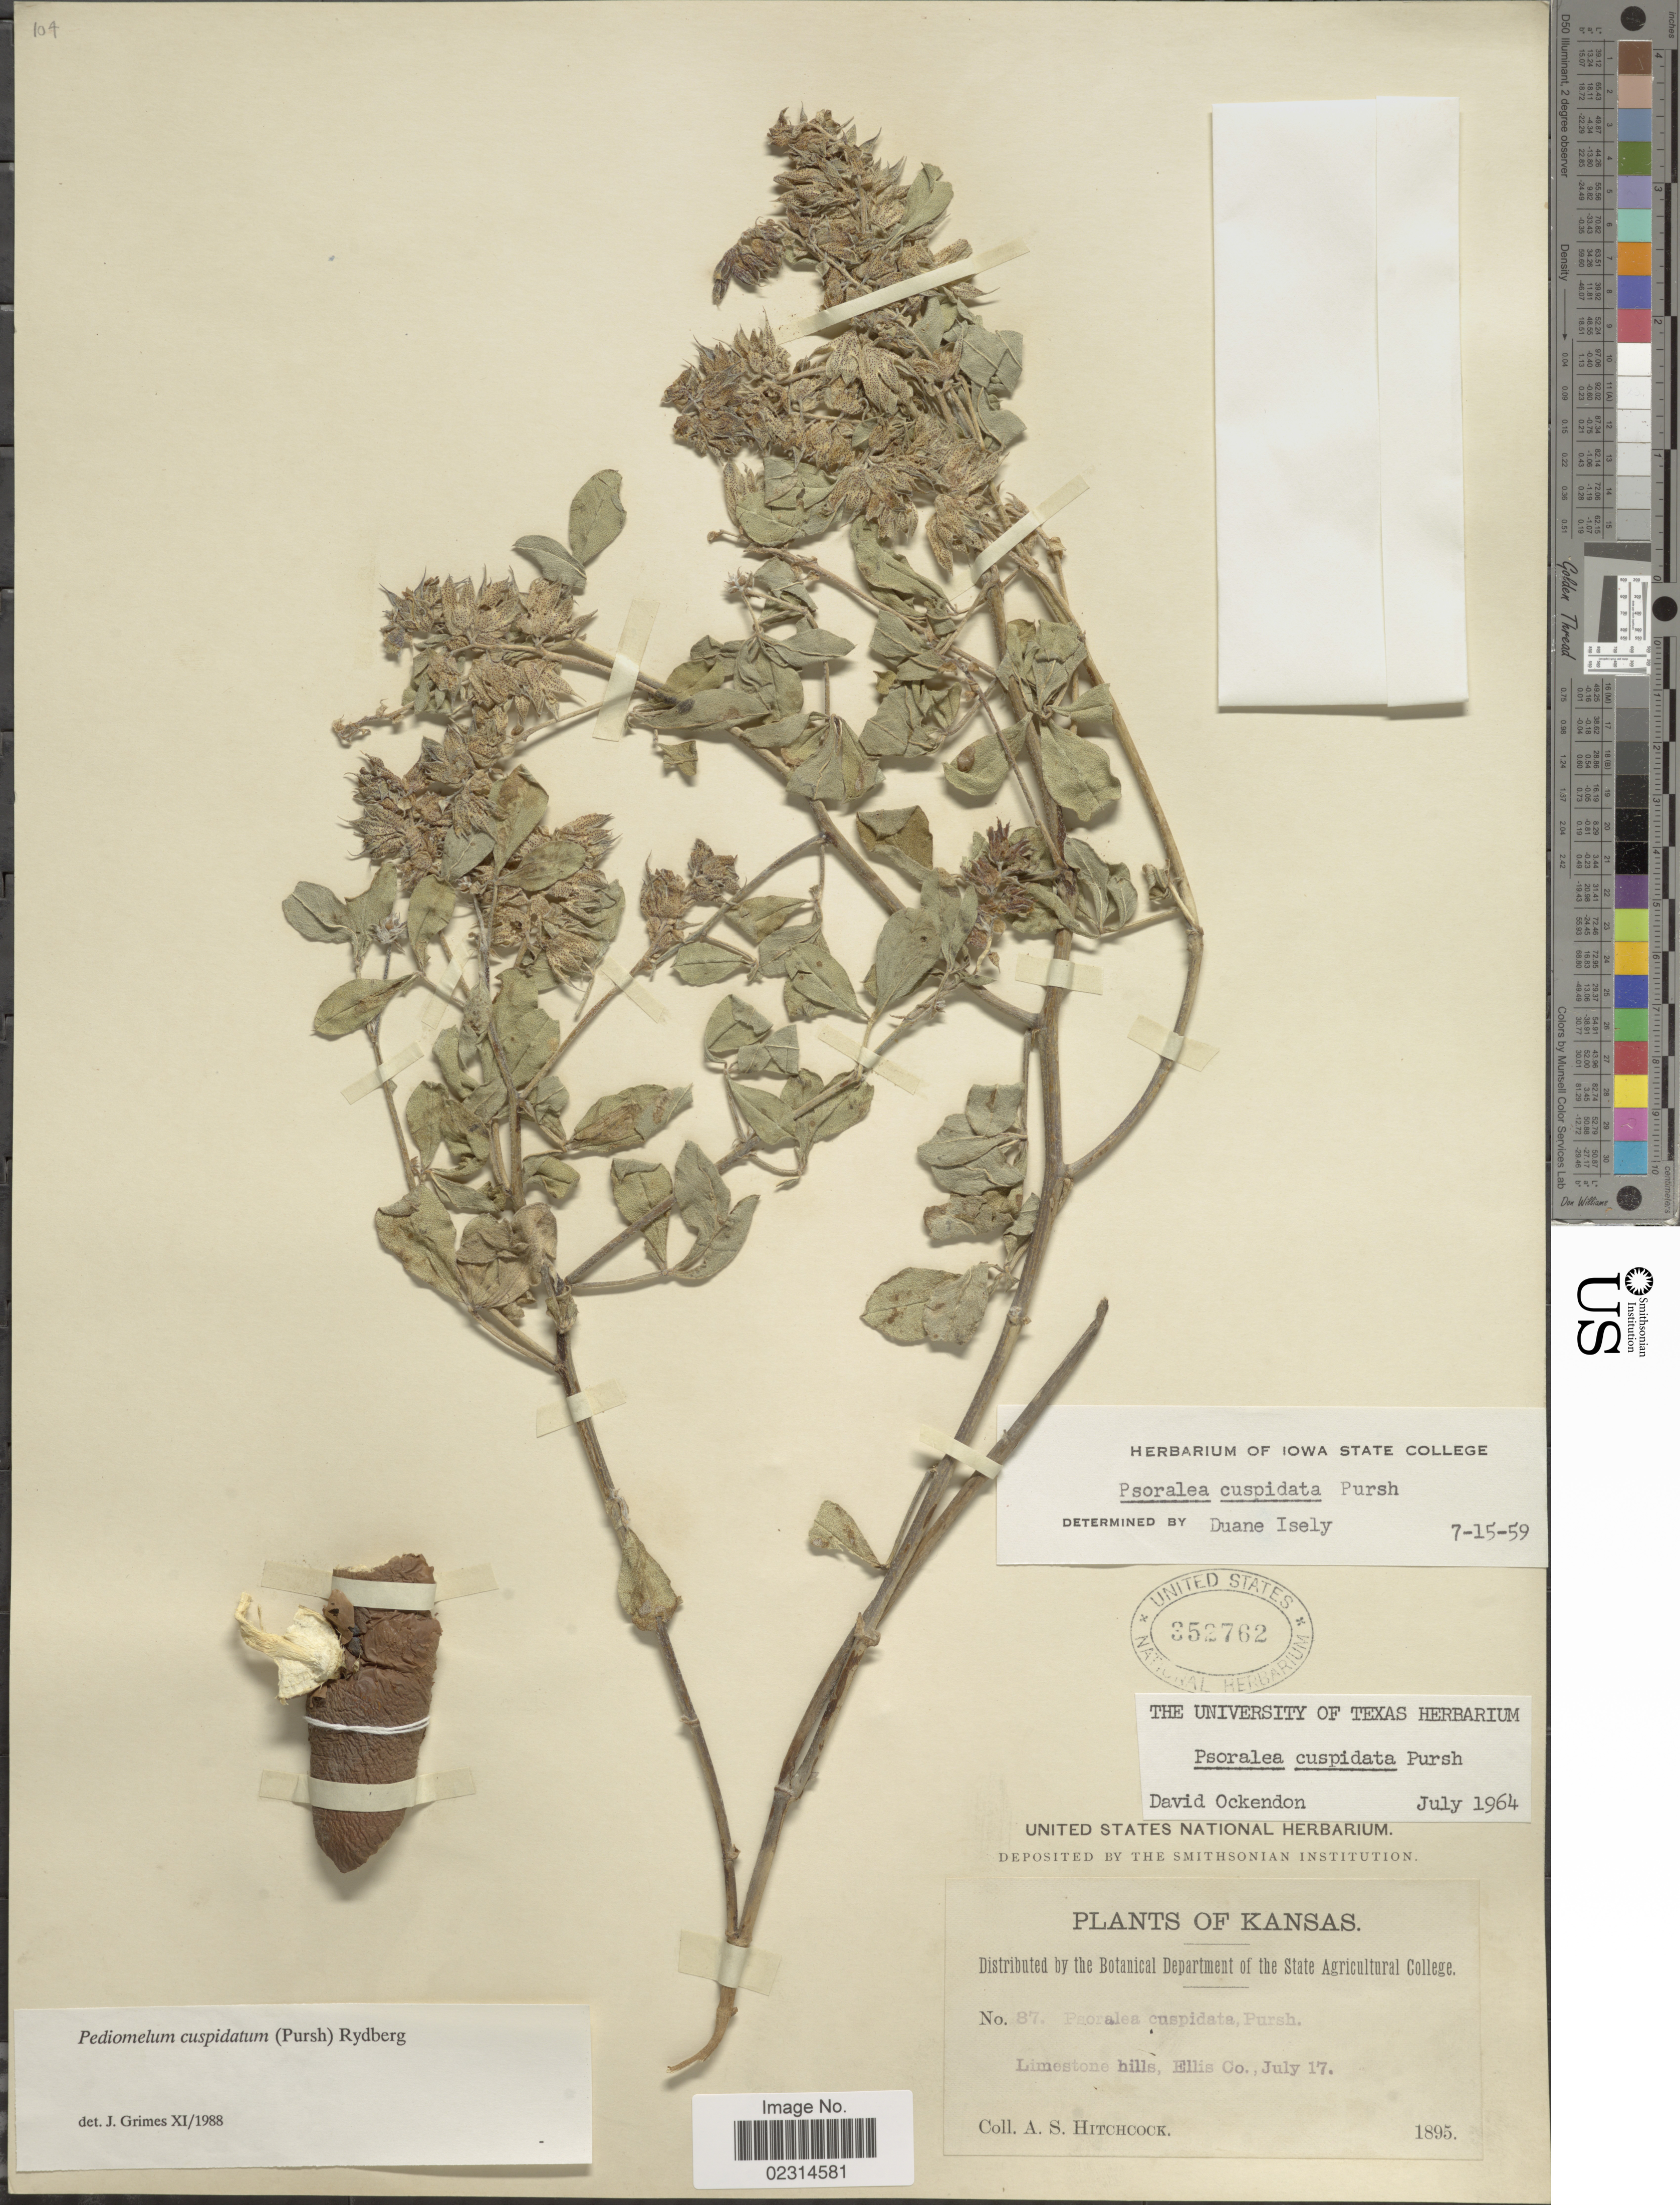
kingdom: Plantae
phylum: Tracheophyta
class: Magnoliopsida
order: Fabales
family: Fabaceae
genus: Pediomelum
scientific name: Pediomelum cuspidatum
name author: (Pursh) Rydb.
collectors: A. S. Hitchcock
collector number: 87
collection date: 1895-07-17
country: United States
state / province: Kansas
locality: Limestone hills, Ellis Co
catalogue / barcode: US 352762